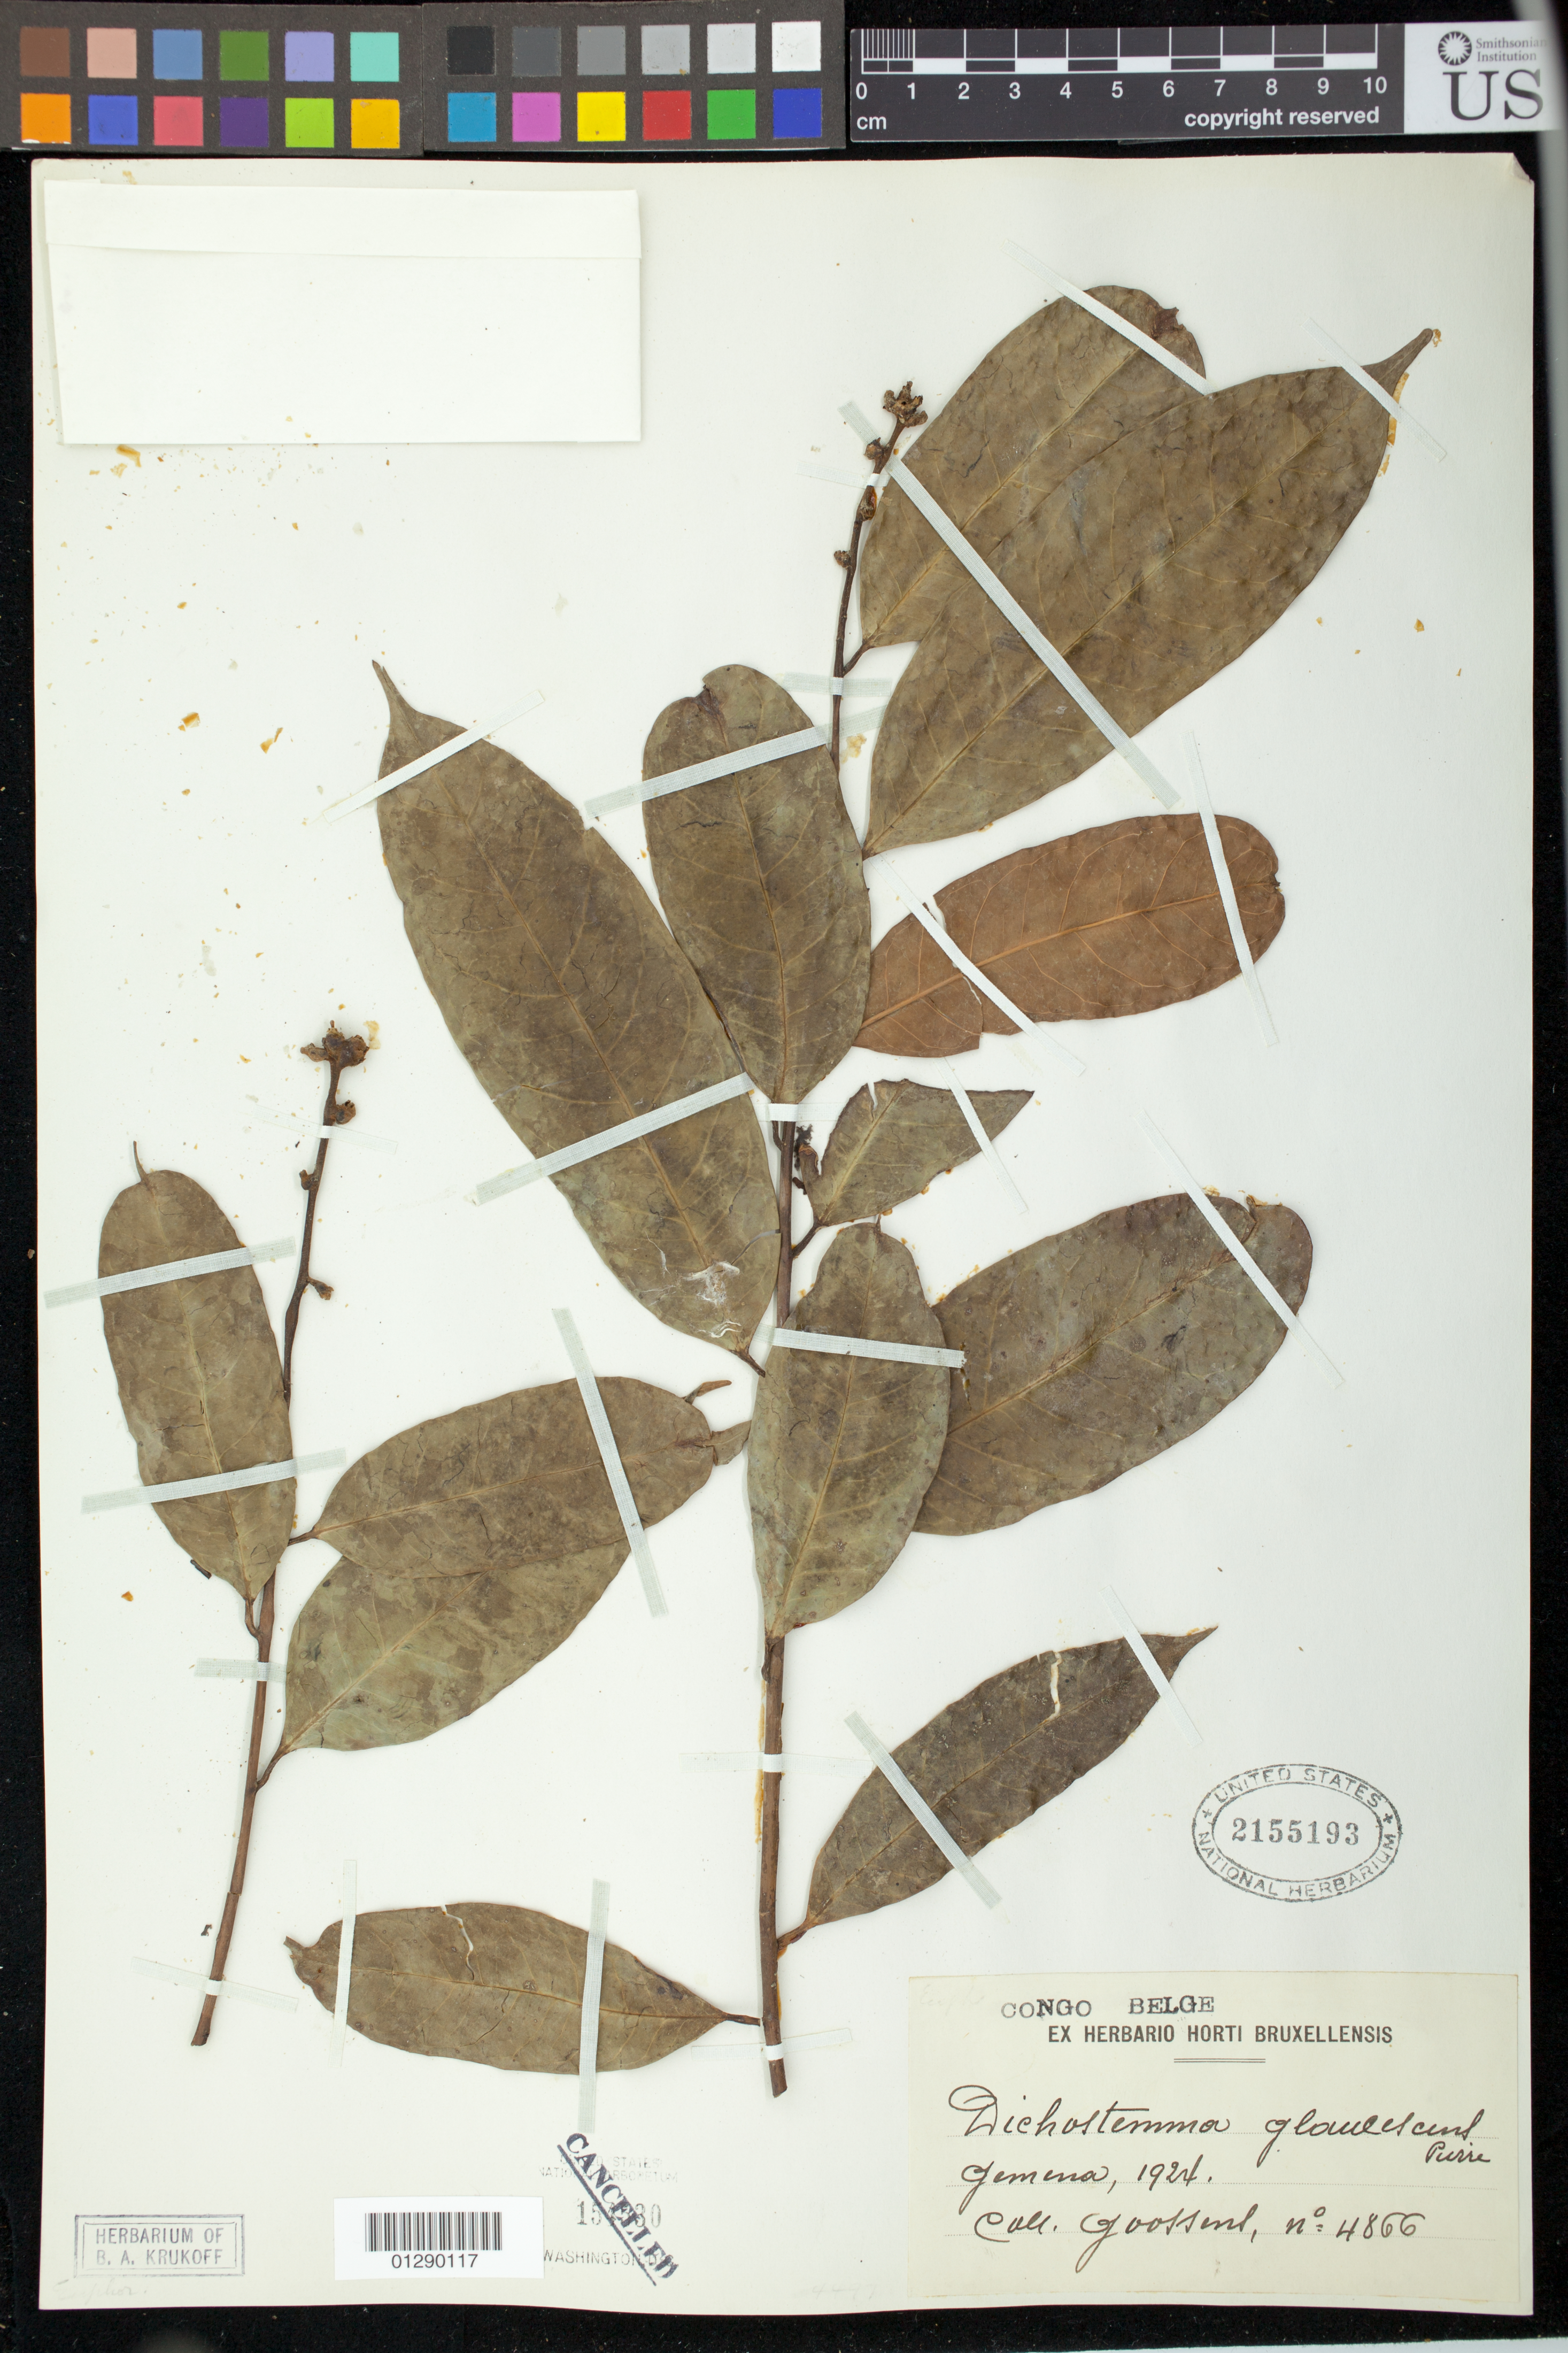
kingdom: Plantae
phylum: Tracheophyta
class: Magnoliopsida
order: Malpighiales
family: Euphorbiaceae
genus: Dichostemma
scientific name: Dichostemma glaucescens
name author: Pierre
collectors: -. Goossens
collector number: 4866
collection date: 1924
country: Congo, Democratic Republic of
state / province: Equateur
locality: Gemena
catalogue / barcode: US 2155193